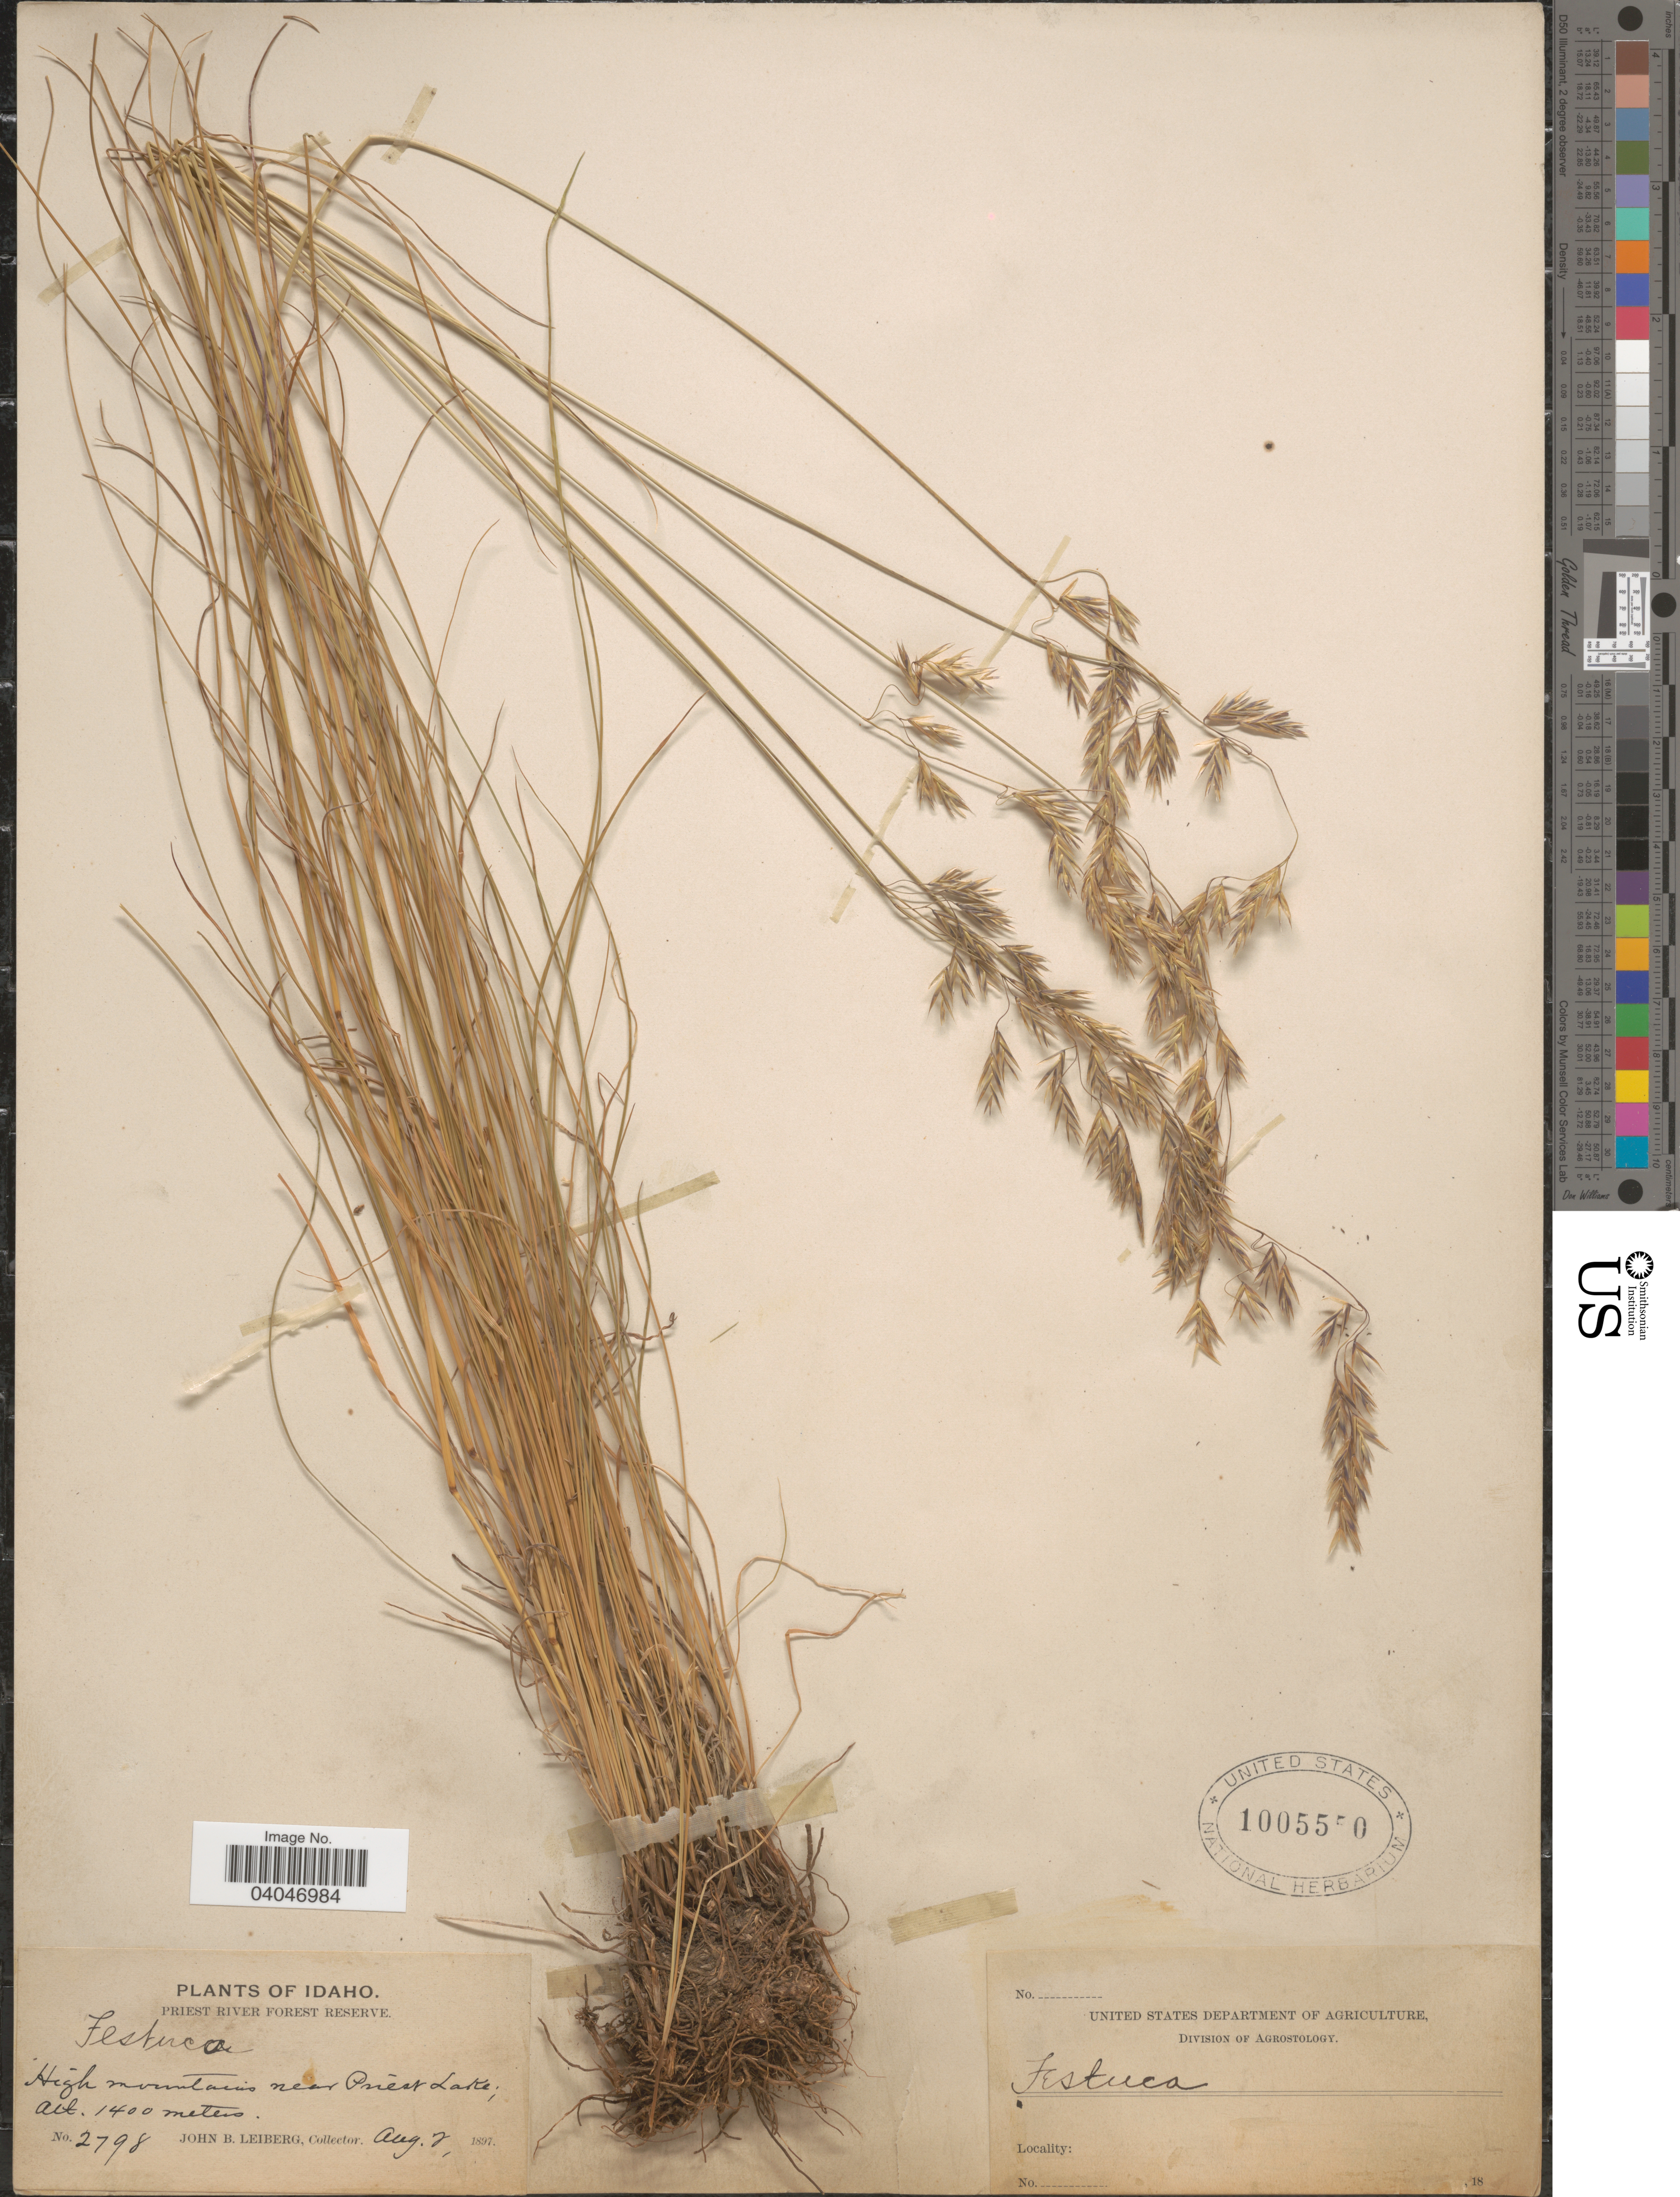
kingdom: Plantae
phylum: Tracheophyta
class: Liliopsida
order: Poales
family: Poaceae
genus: Festuca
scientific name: Festuca viridula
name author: Vasey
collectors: J. B. Leiberg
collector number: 2798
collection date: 1897-08-02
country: United States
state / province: Idaho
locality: Priest River Forest Reserve. High mountains near Priest Lake.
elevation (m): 1400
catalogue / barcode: US 1005550